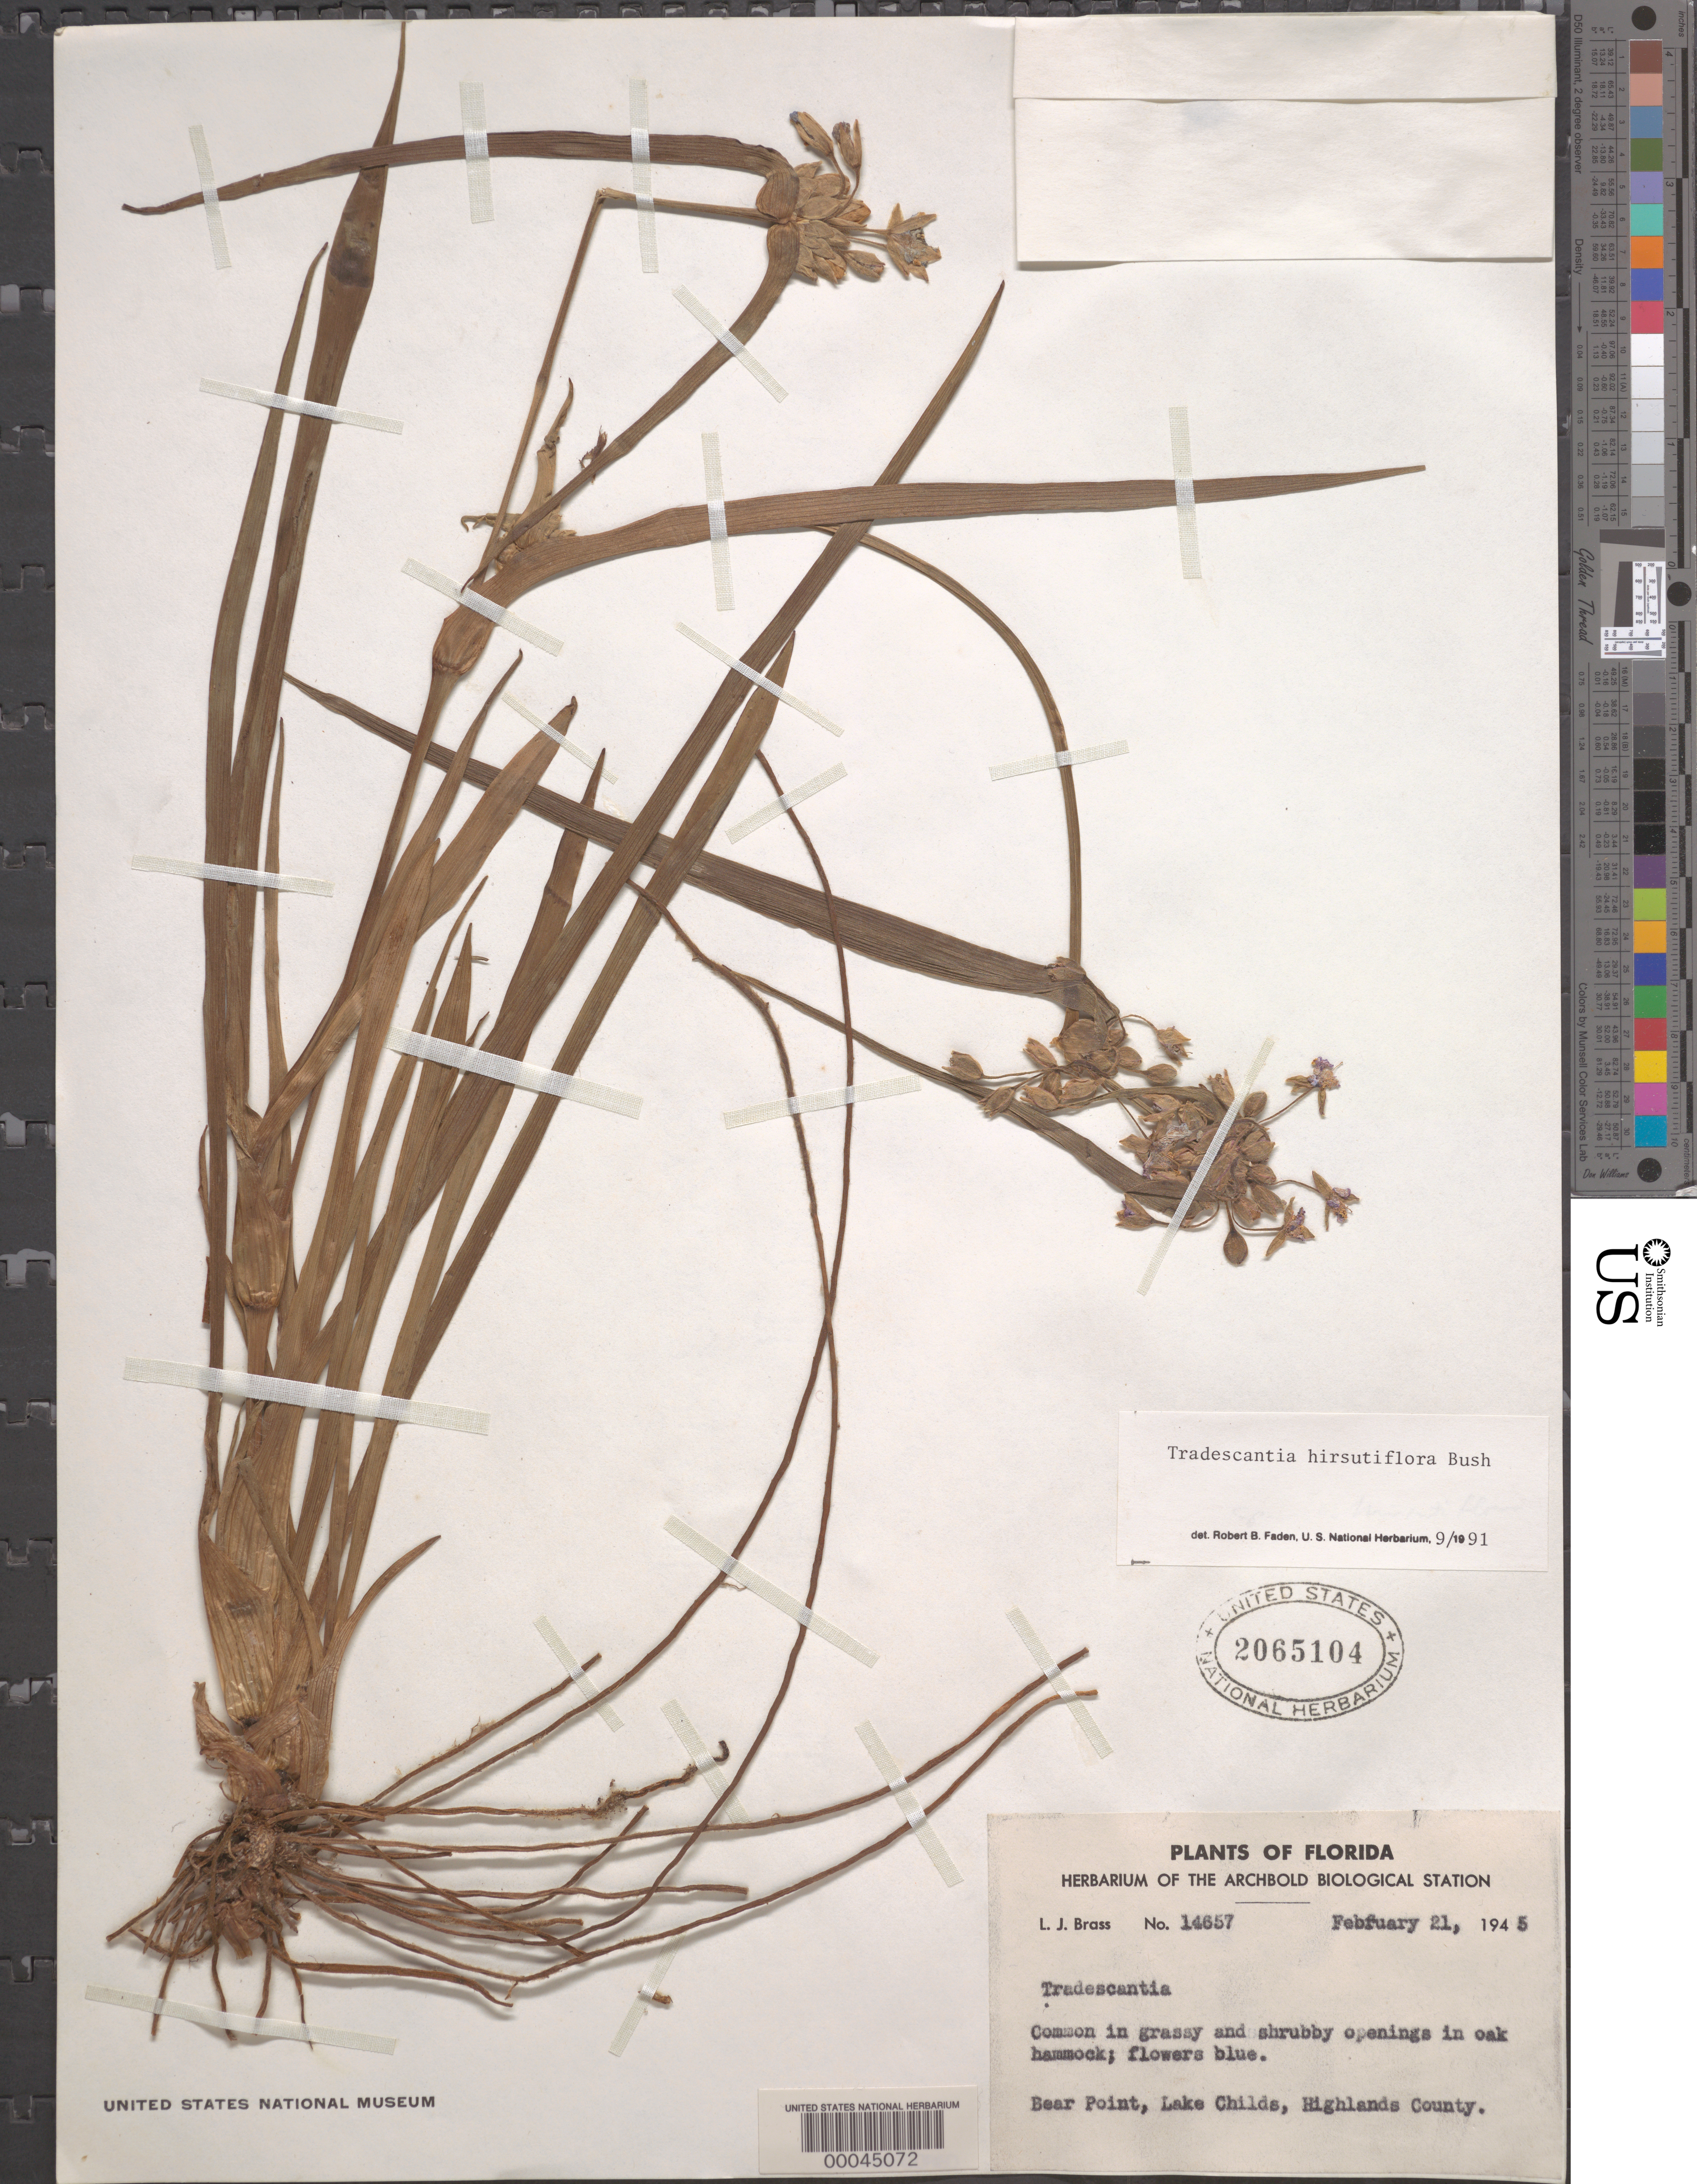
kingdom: Plantae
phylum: Tracheophyta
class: Liliopsida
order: Commelinales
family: Commelinaceae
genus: Tradescantia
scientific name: Tradescantia hirsutiflora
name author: Bush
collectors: L. J. Brass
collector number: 14657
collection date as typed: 21 Feb 1945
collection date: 1945-02-21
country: United States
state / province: Florida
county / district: Highlands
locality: Bear point, lake childs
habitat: Grassy openings in oak hammock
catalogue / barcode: US 2065104